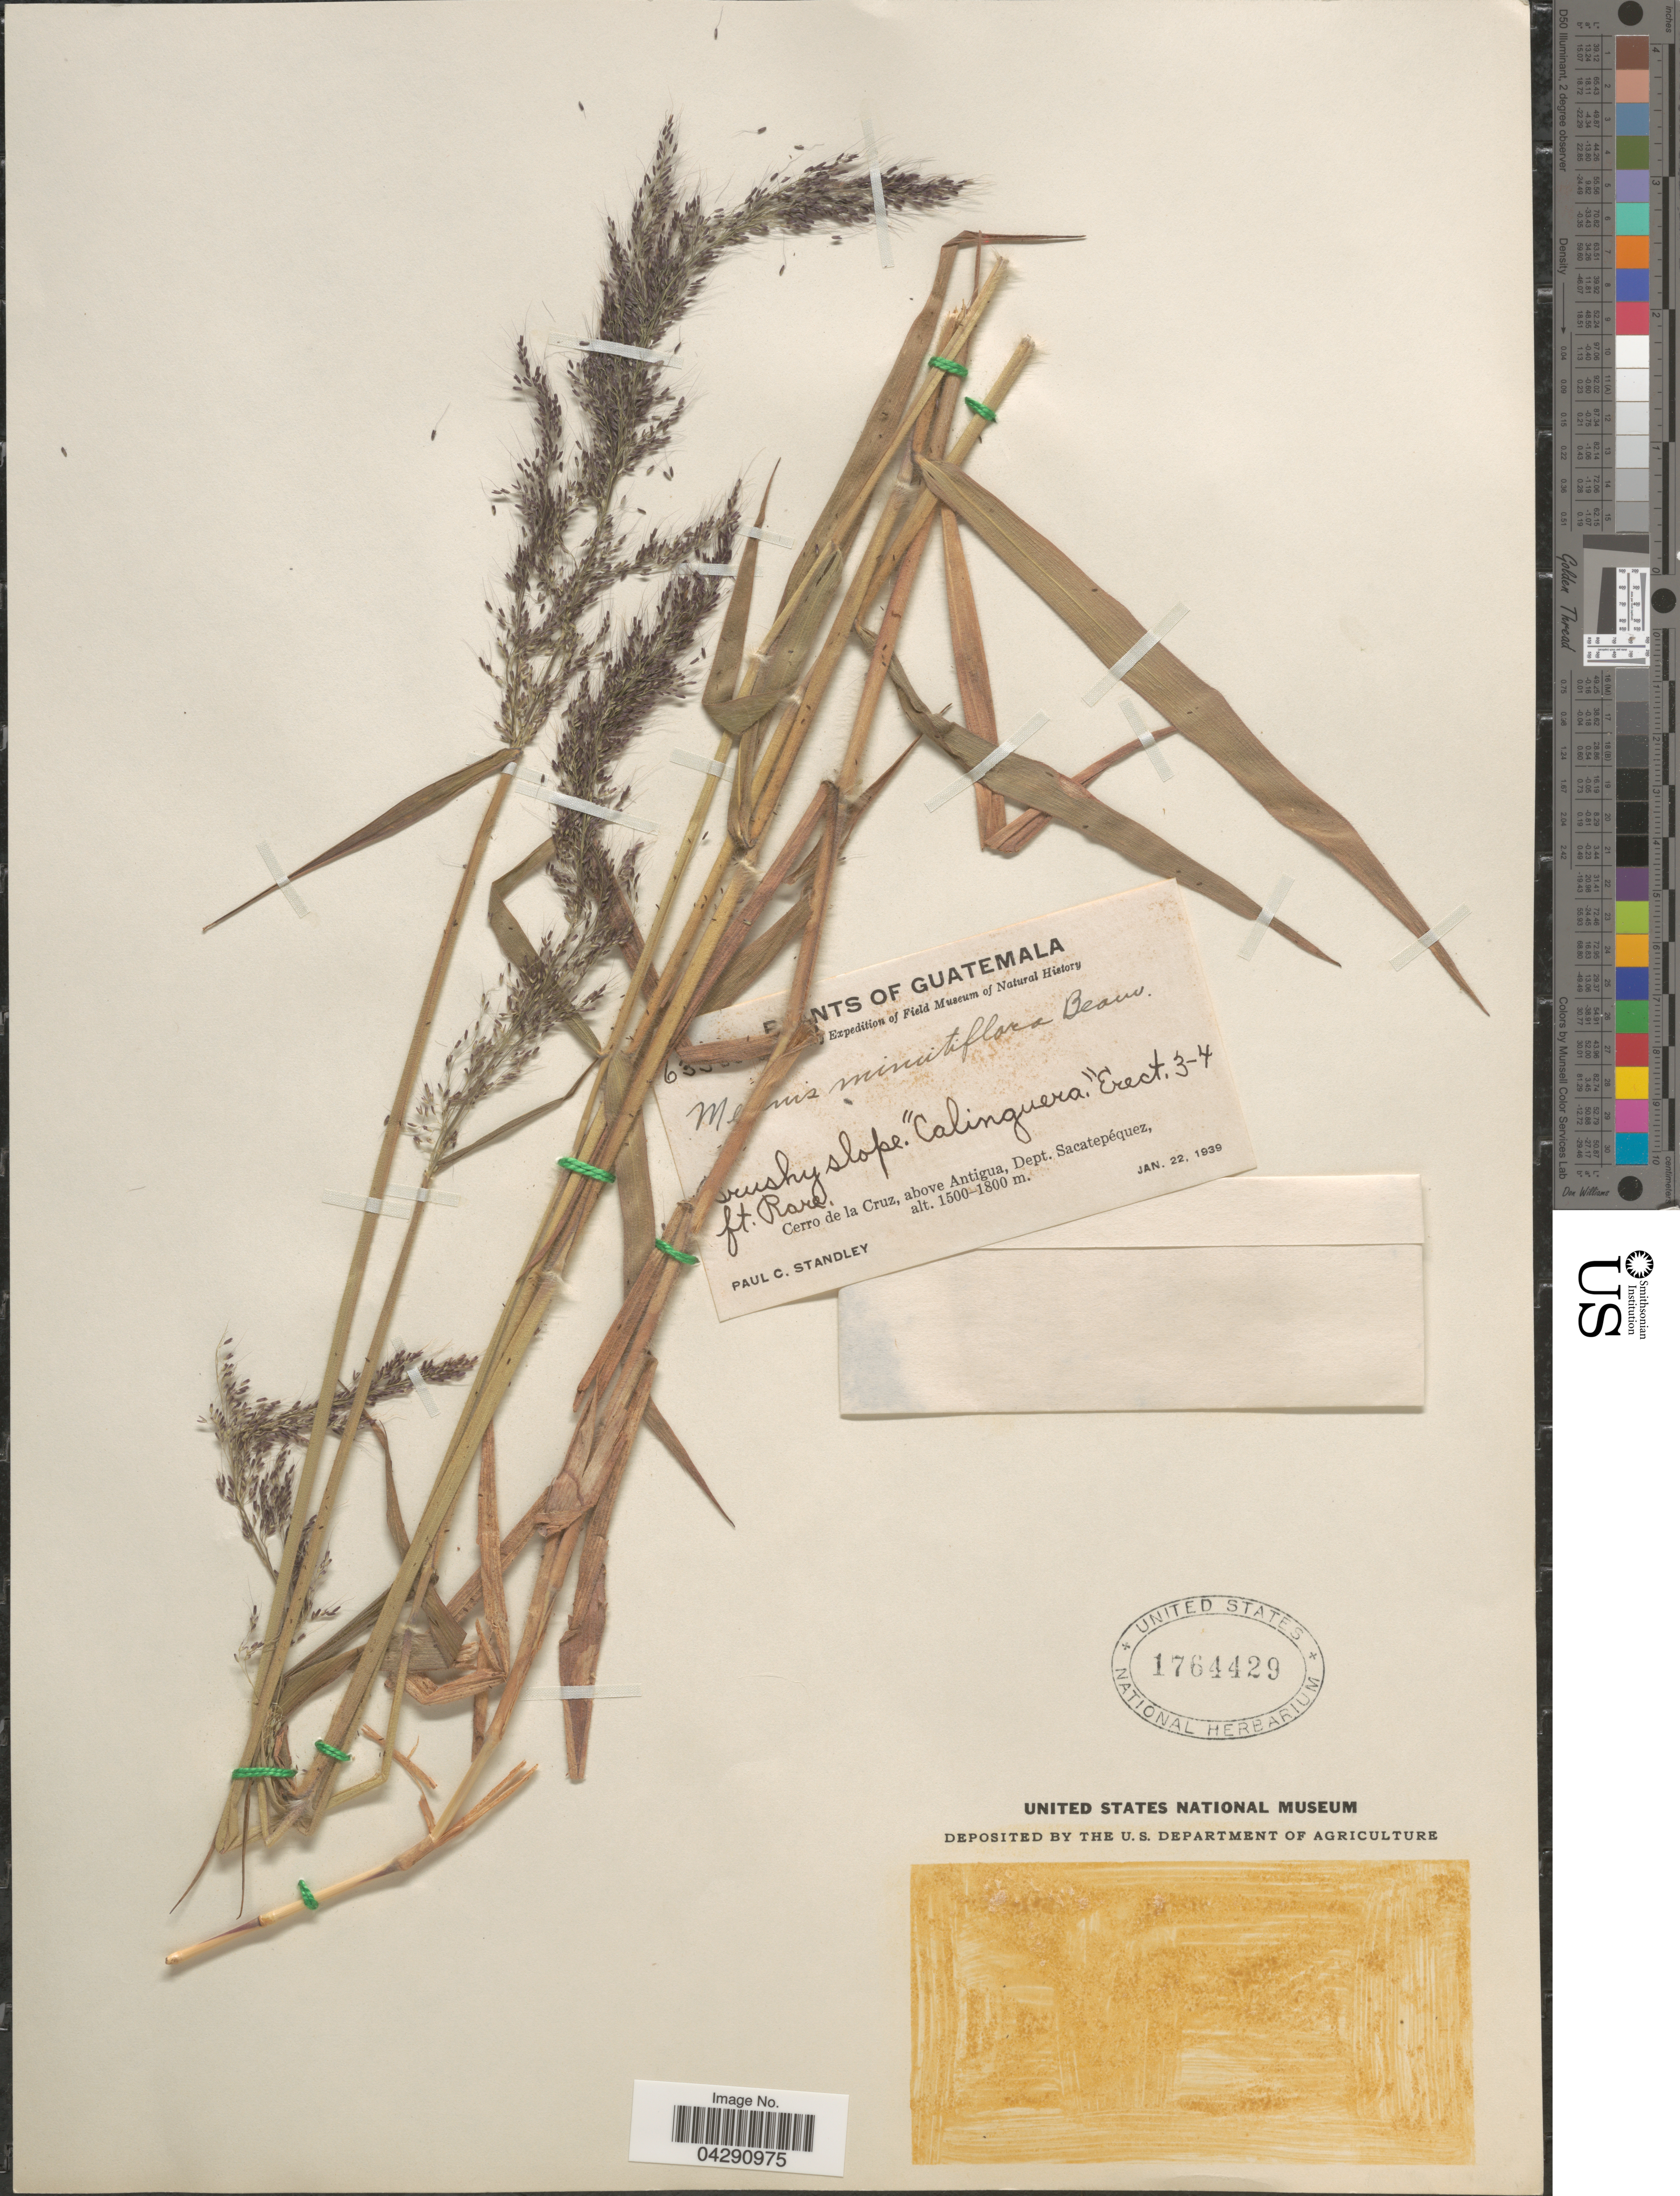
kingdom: Plantae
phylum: Tracheophyta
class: Liliopsida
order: Poales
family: Poaceae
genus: Melinis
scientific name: Melinis minutiflora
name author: P. Beauv.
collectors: P. C. Standley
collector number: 63!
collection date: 1939-01-22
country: Guatemala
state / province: Sacatepequez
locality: Cerro de la Cruz, above Antigua, Dept. Sacatepéquez.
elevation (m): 1500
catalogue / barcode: US 1764429